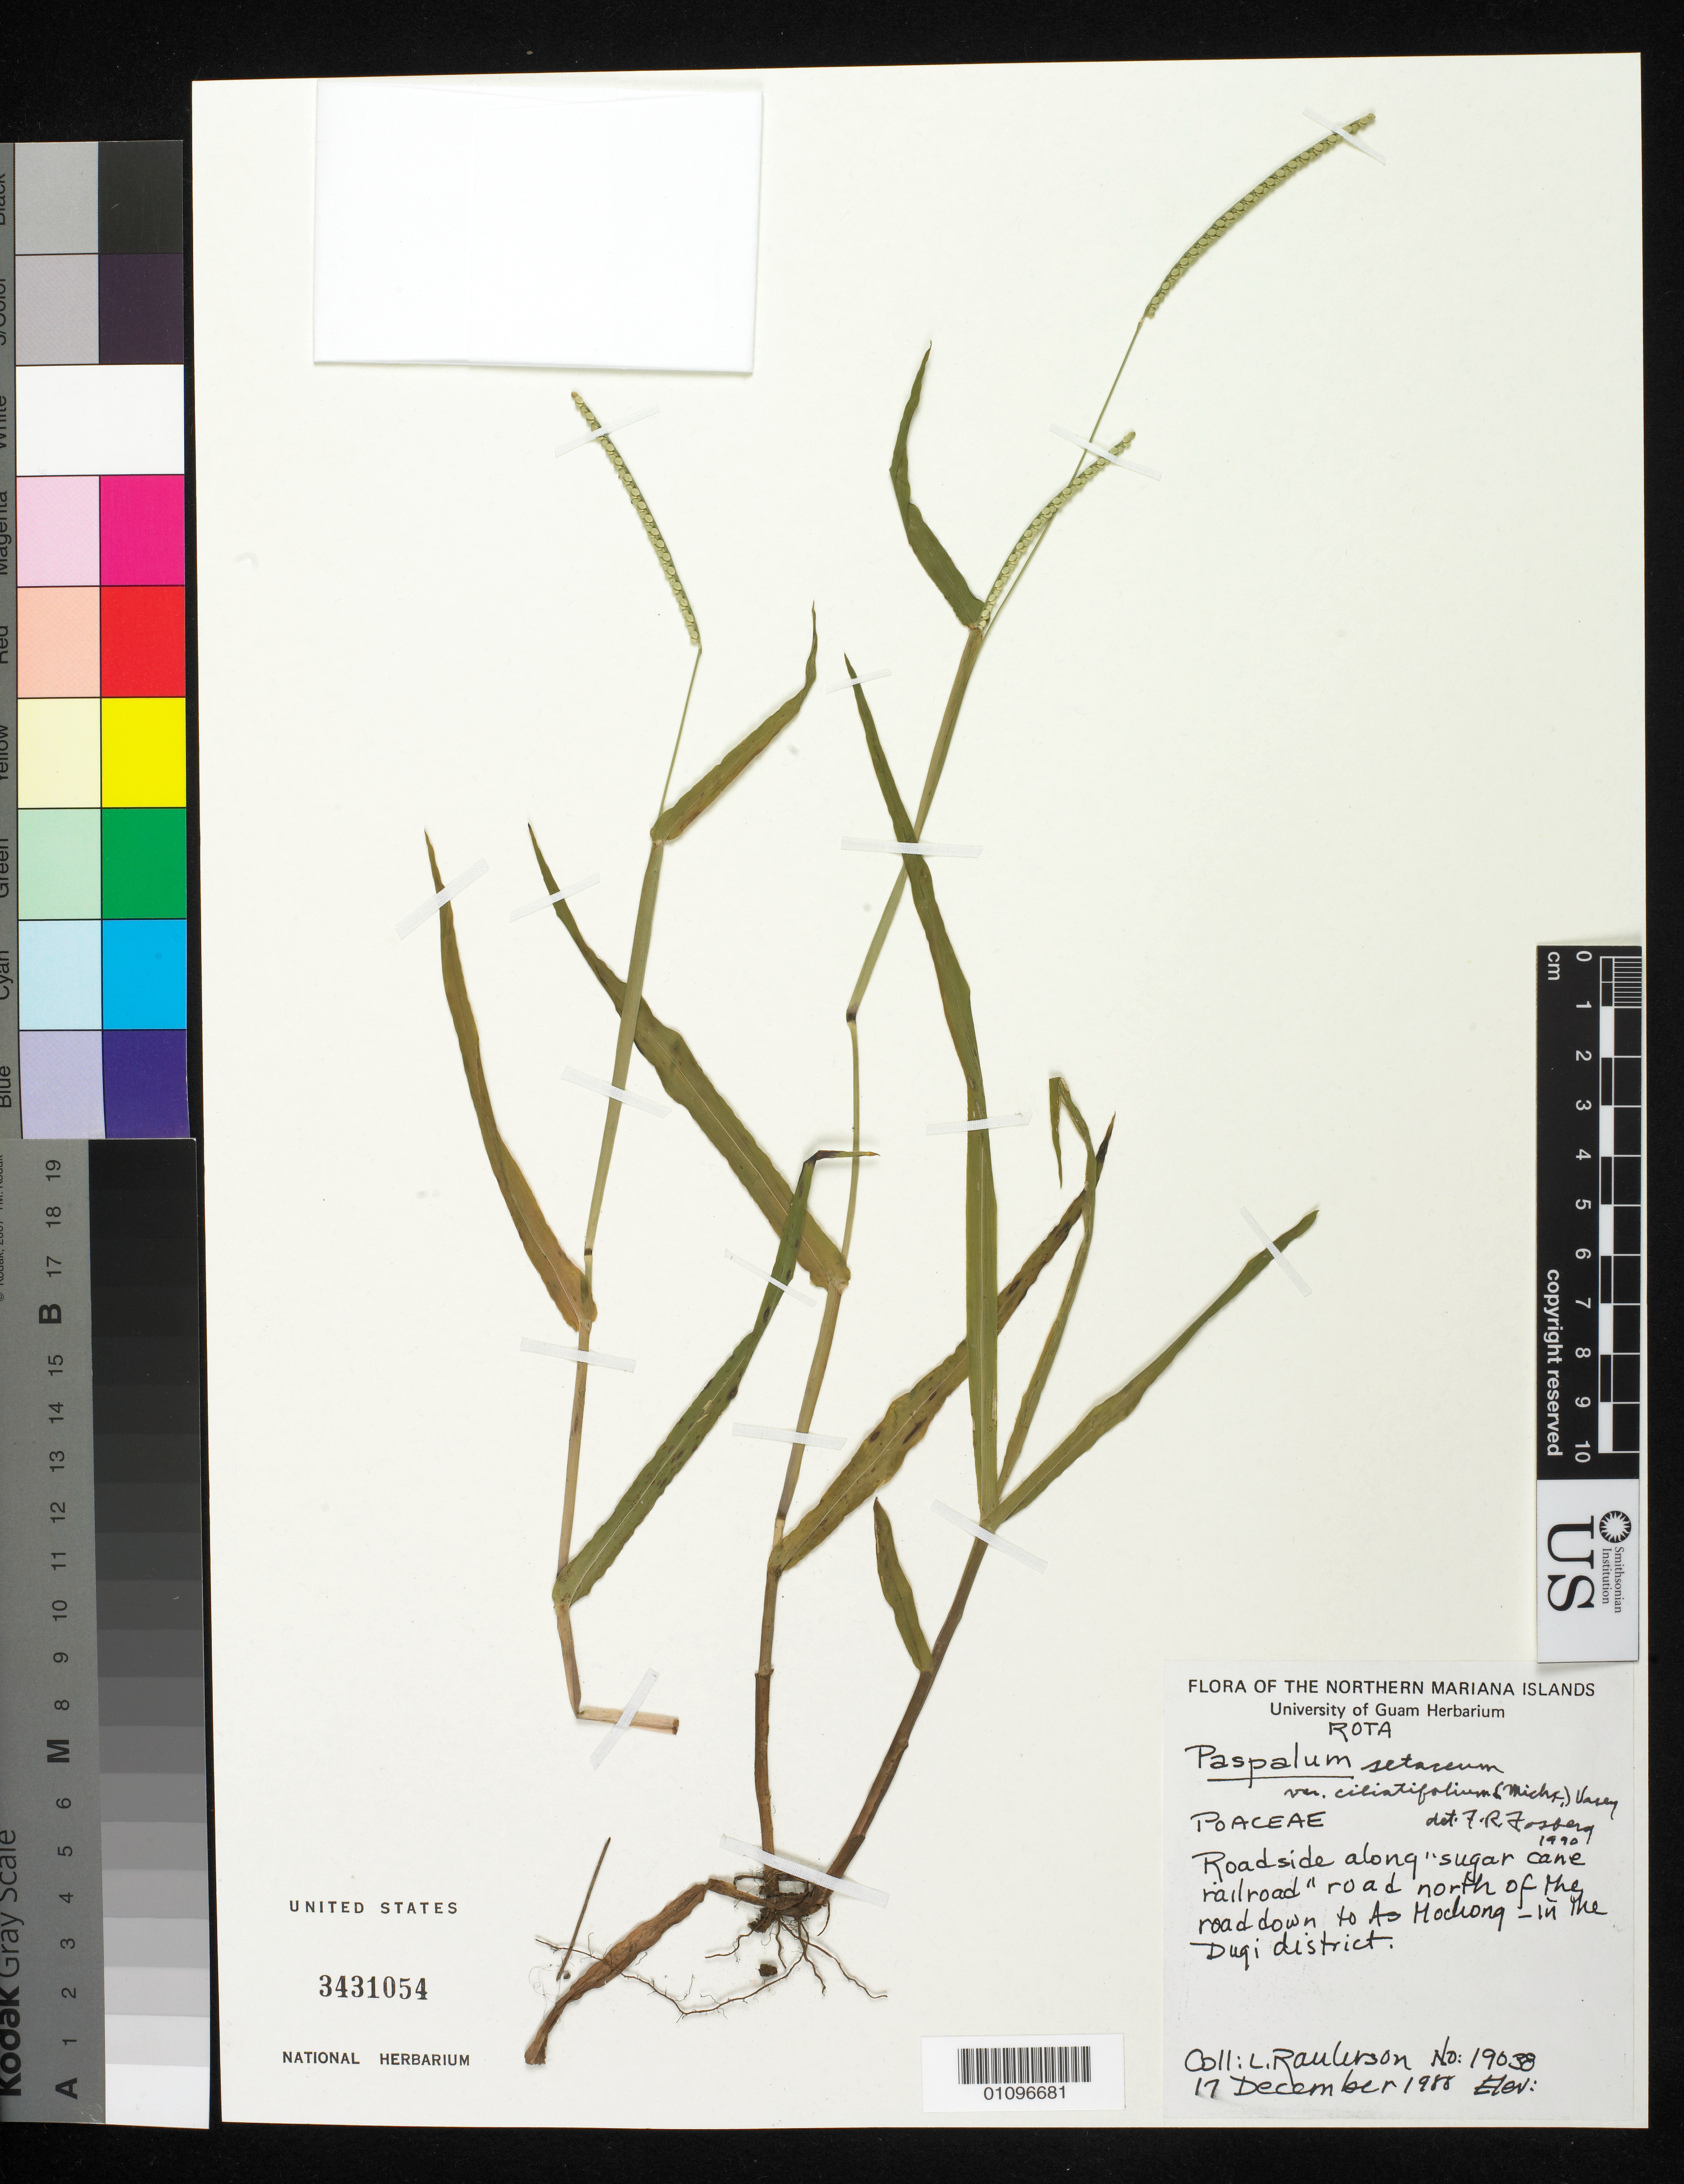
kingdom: Plantae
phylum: Tracheophyta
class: Liliopsida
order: Poales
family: Poaceae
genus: Paspalum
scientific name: Paspalum setaceum var. ciliatifolium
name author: (Michx.) Vasey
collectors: L. Raulerson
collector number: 19038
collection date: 1988-12-17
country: Northern Mariana Islands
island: Rota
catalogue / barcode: US 3431054